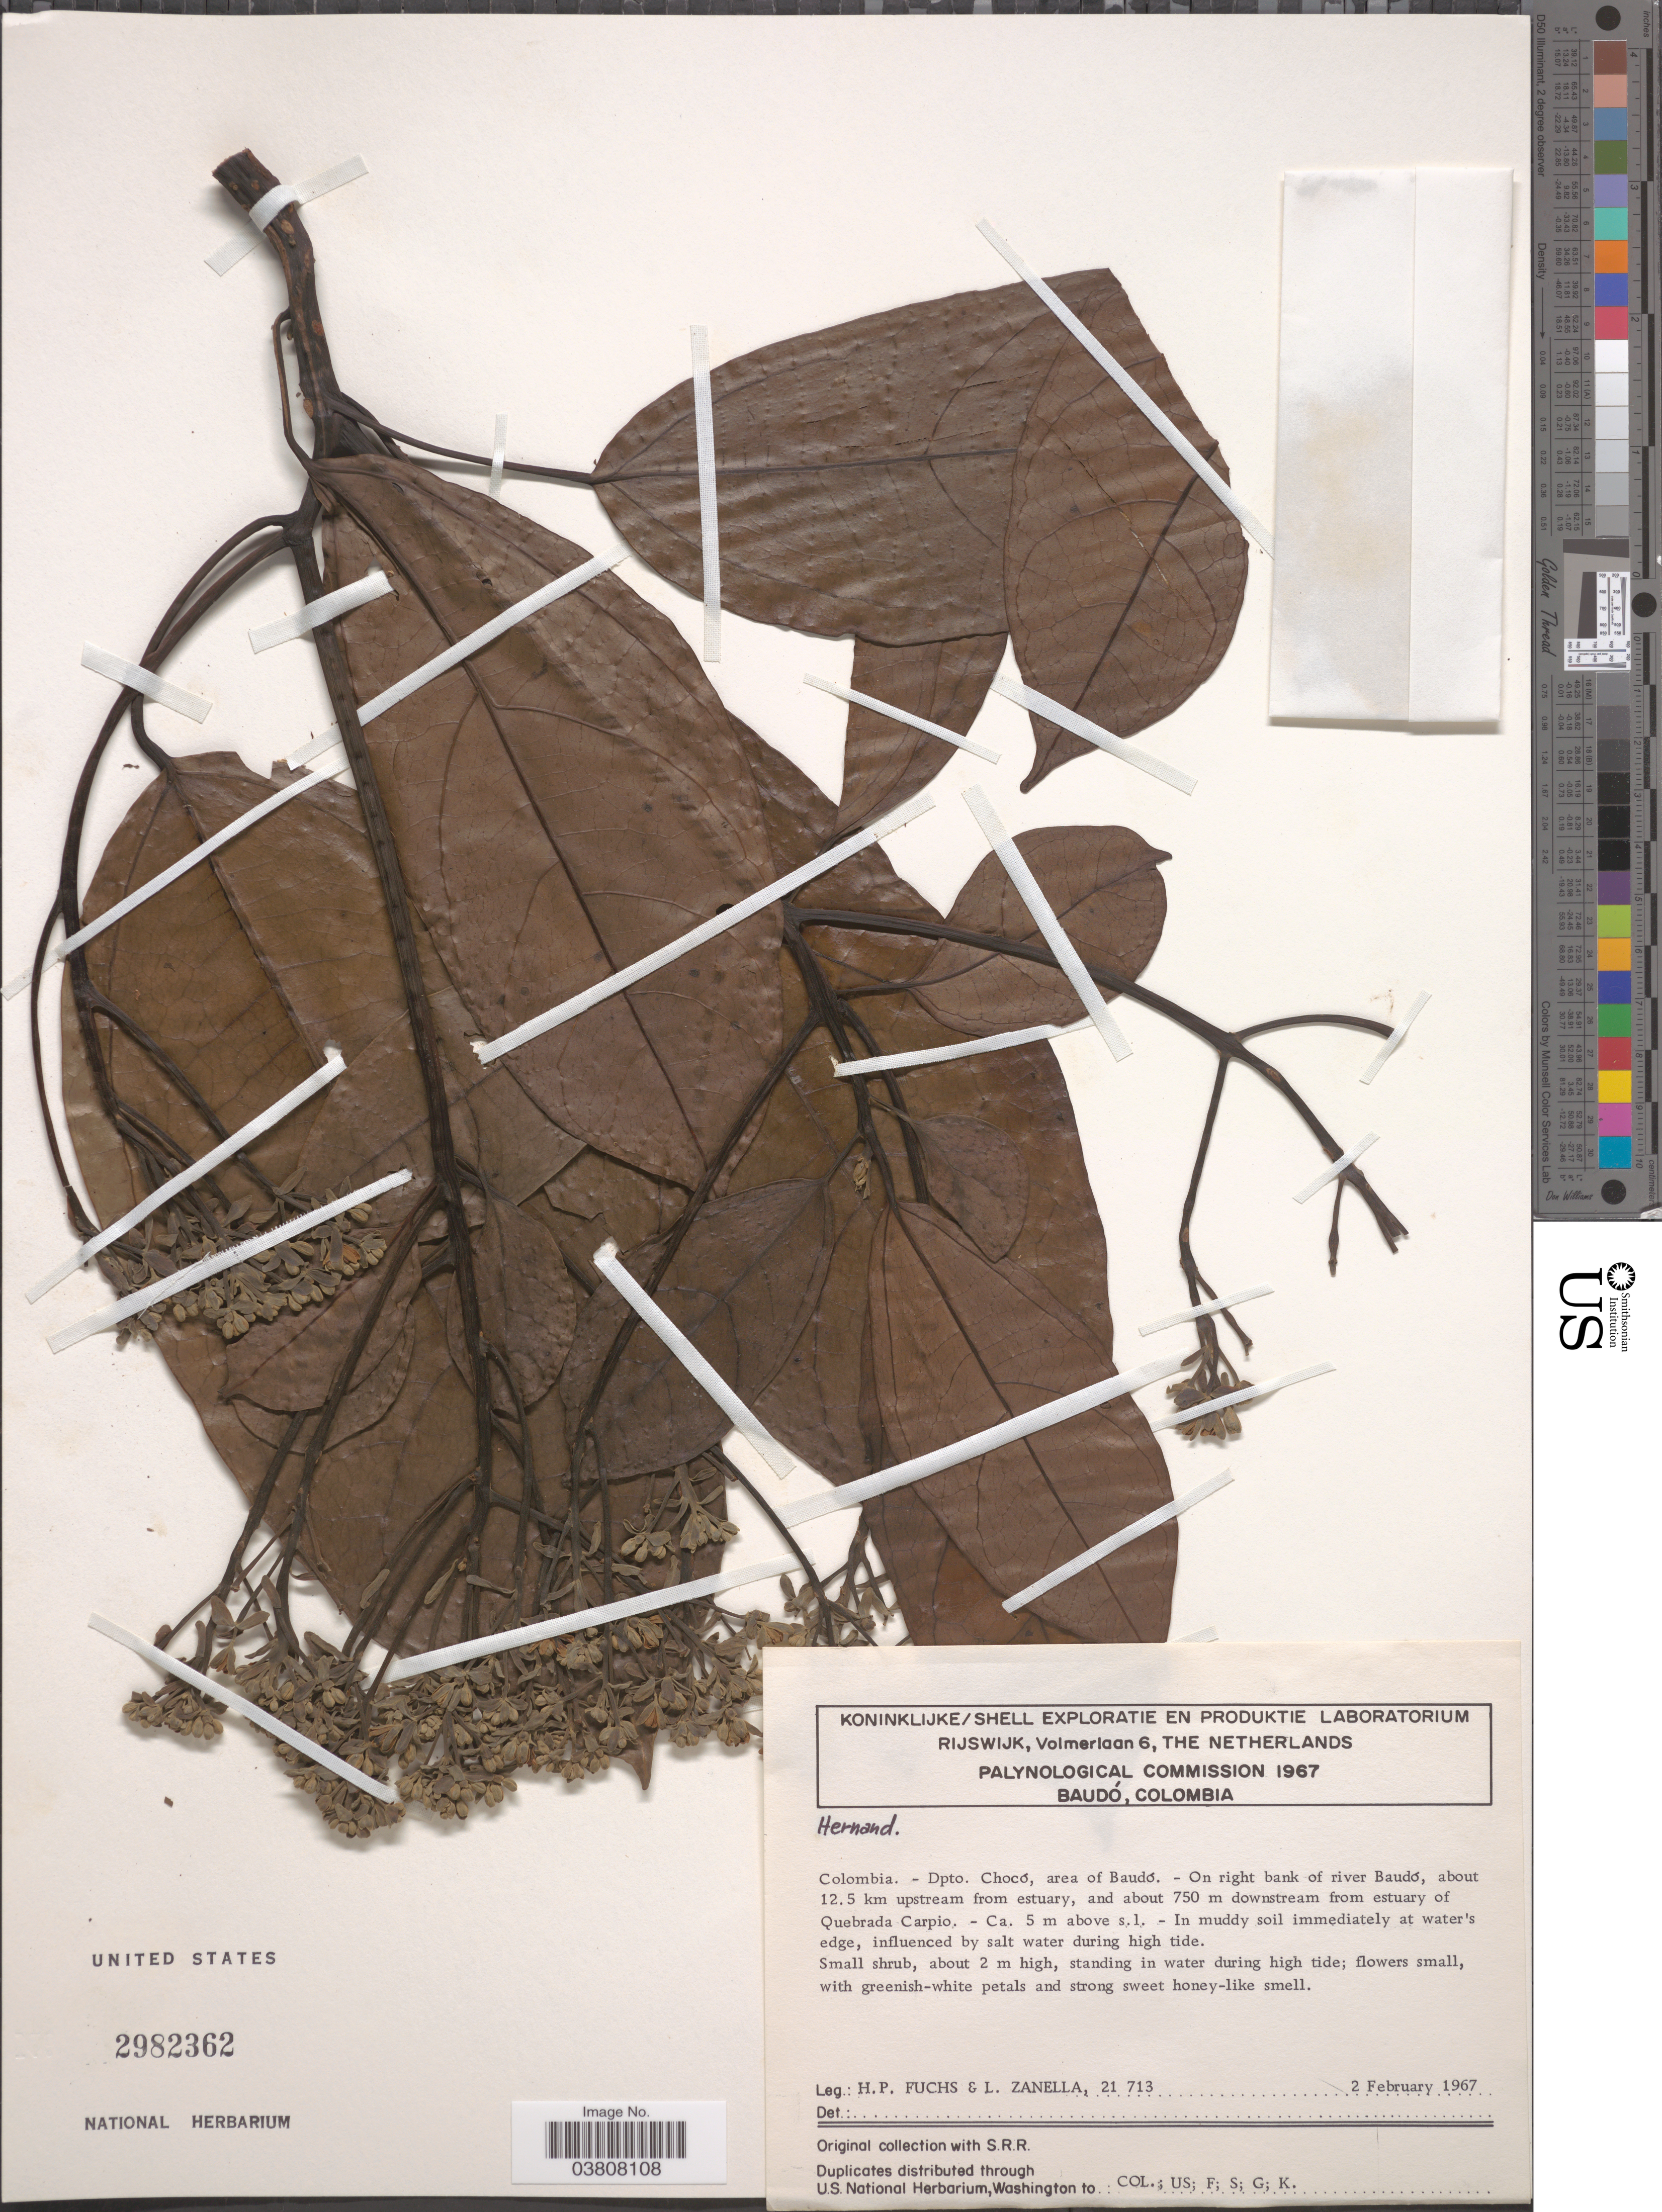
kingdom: Plantae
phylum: Tracheophyta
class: Magnoliopsida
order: Laurales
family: Hernandiaceae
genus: Hernandia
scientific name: Hernandia sp.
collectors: H. P. Fuchs & L. Zanella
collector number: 21713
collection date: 1967-02-02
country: Colombia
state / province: Chocó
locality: Dpto. Chocó, area of Baudó. - On right bank of river Baudó, about 12.5 km upstream from estuary, and about 750 m downstream from estuary of Quebrada Carpio.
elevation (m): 5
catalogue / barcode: US 2982362